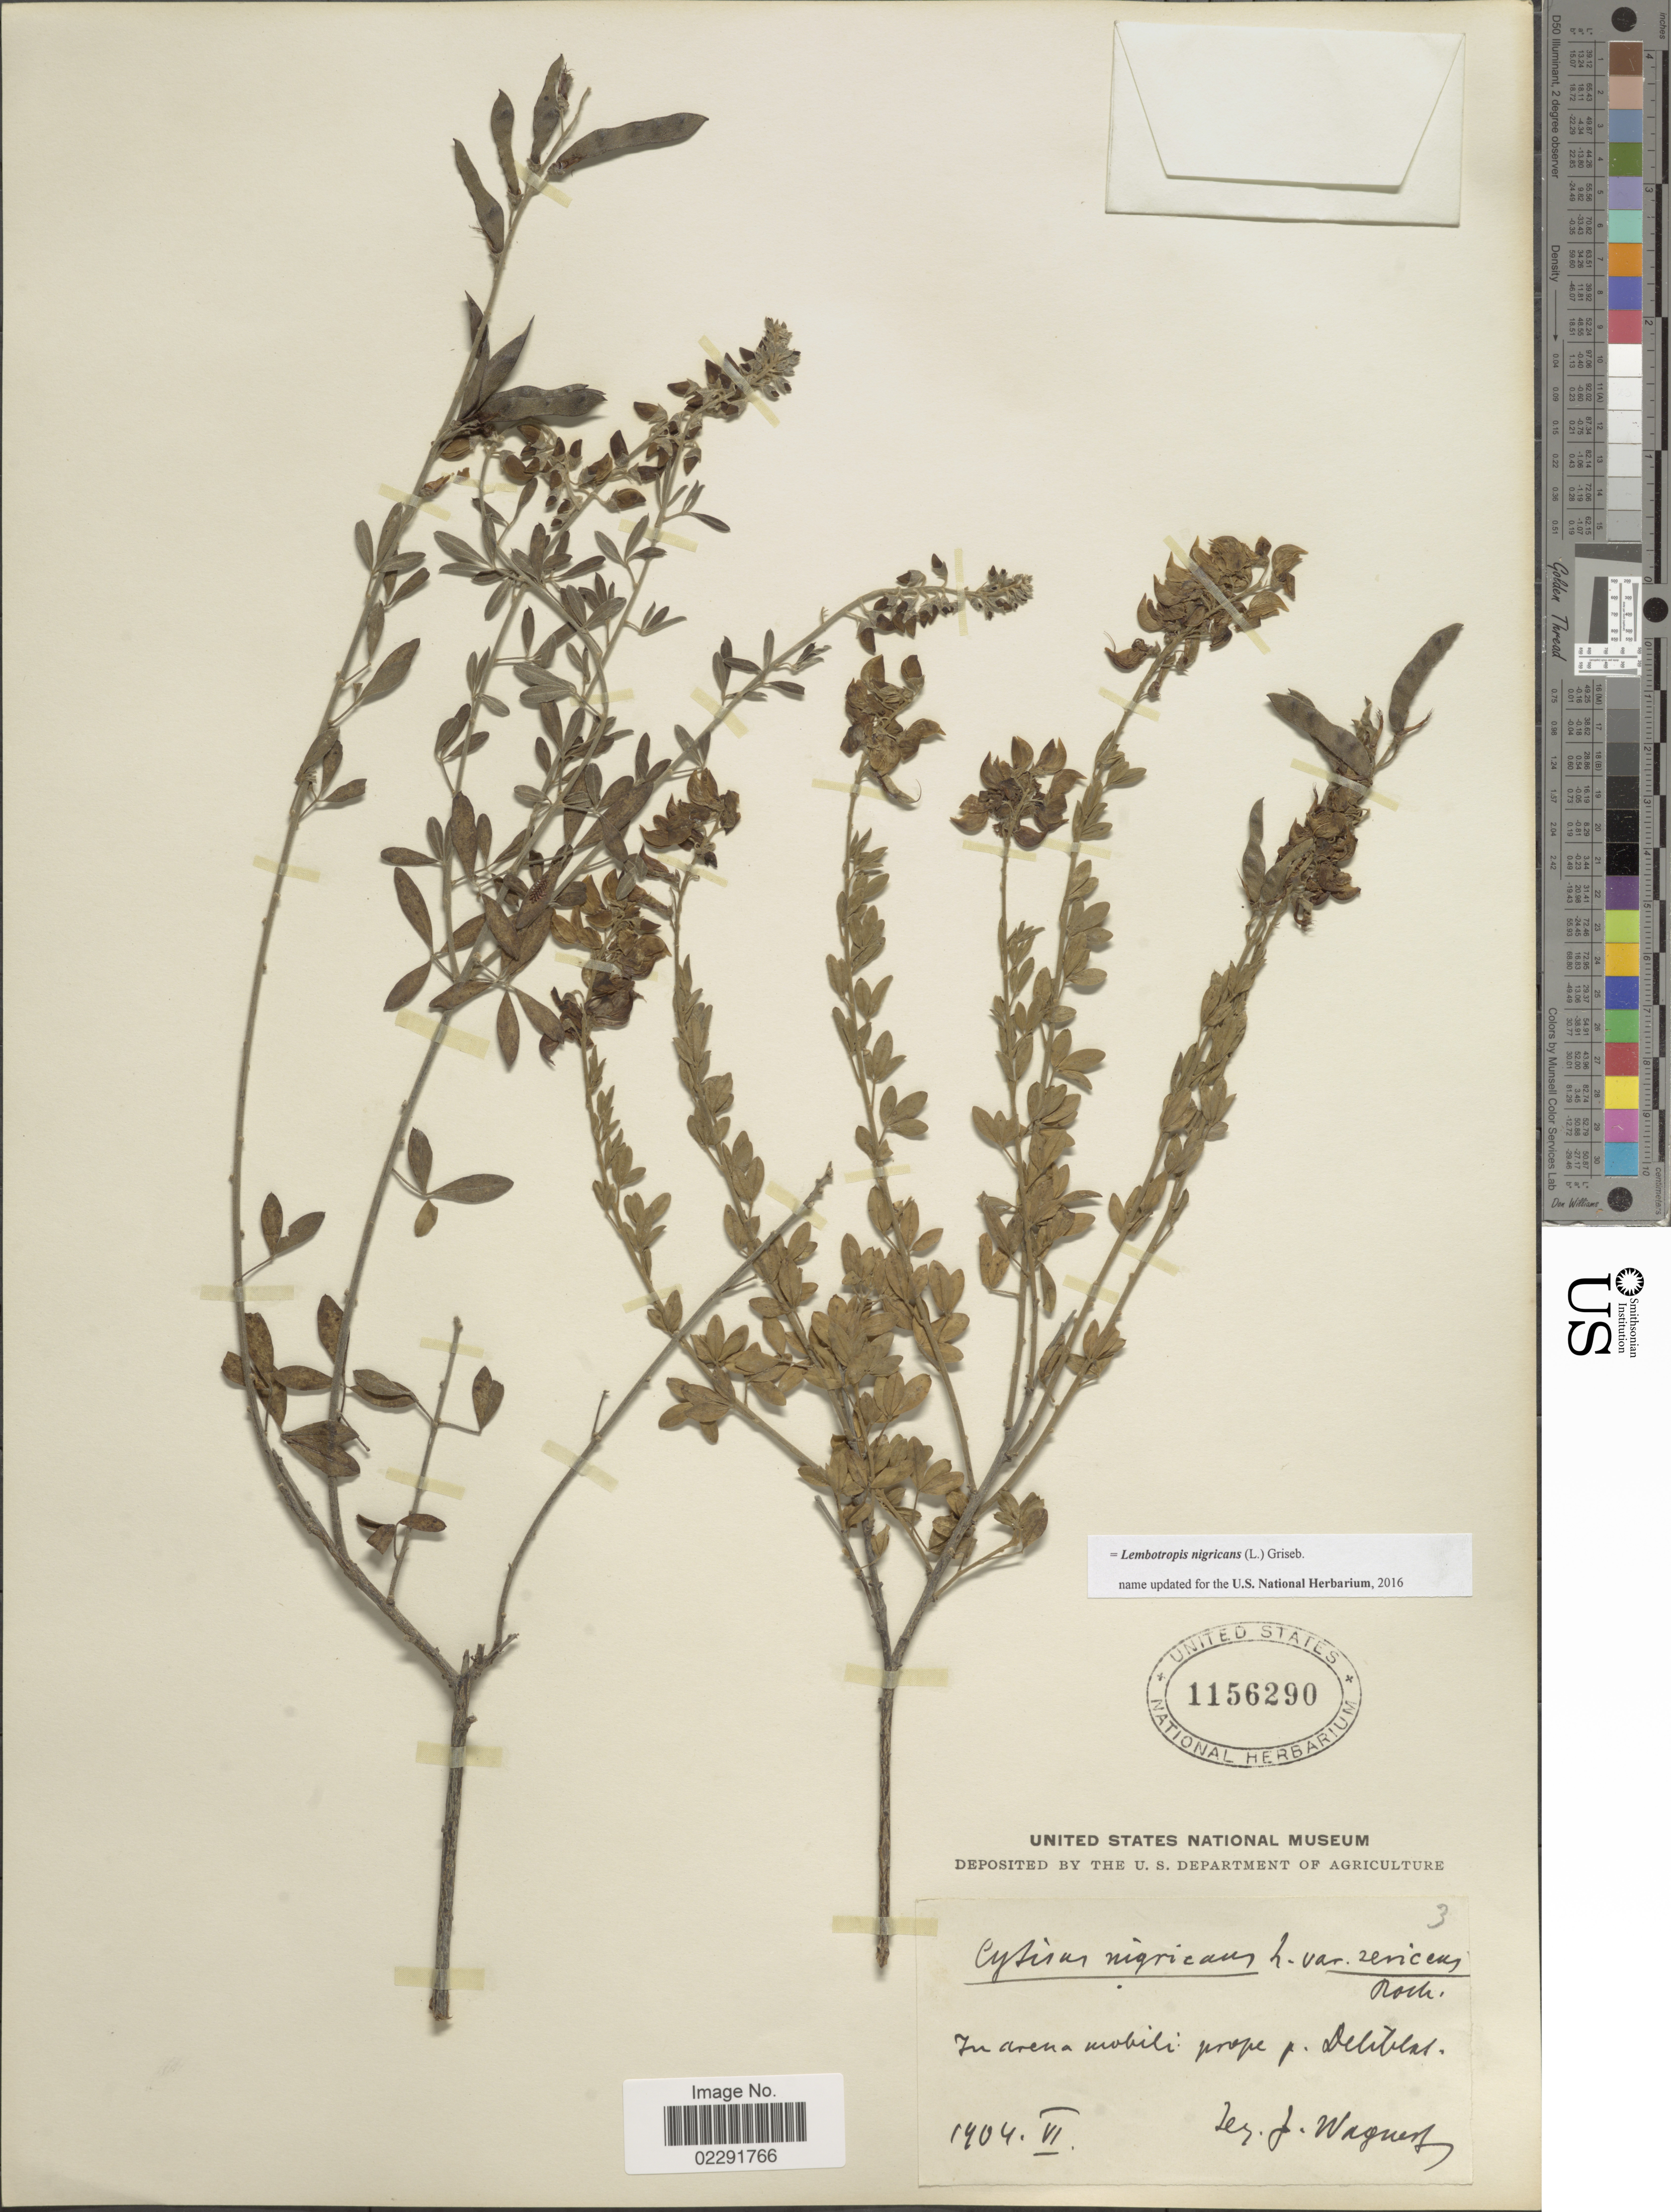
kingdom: Plantae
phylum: Tracheophyta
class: Magnoliopsida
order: Fabales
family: Fabaceae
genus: Lembotropis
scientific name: Lembotropis nigricans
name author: (L.) Griseb.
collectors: J. Wagners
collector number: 3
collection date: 1904-06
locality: In arena mobili prope p. Deliblas. [interpreted]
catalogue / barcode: US 1156290